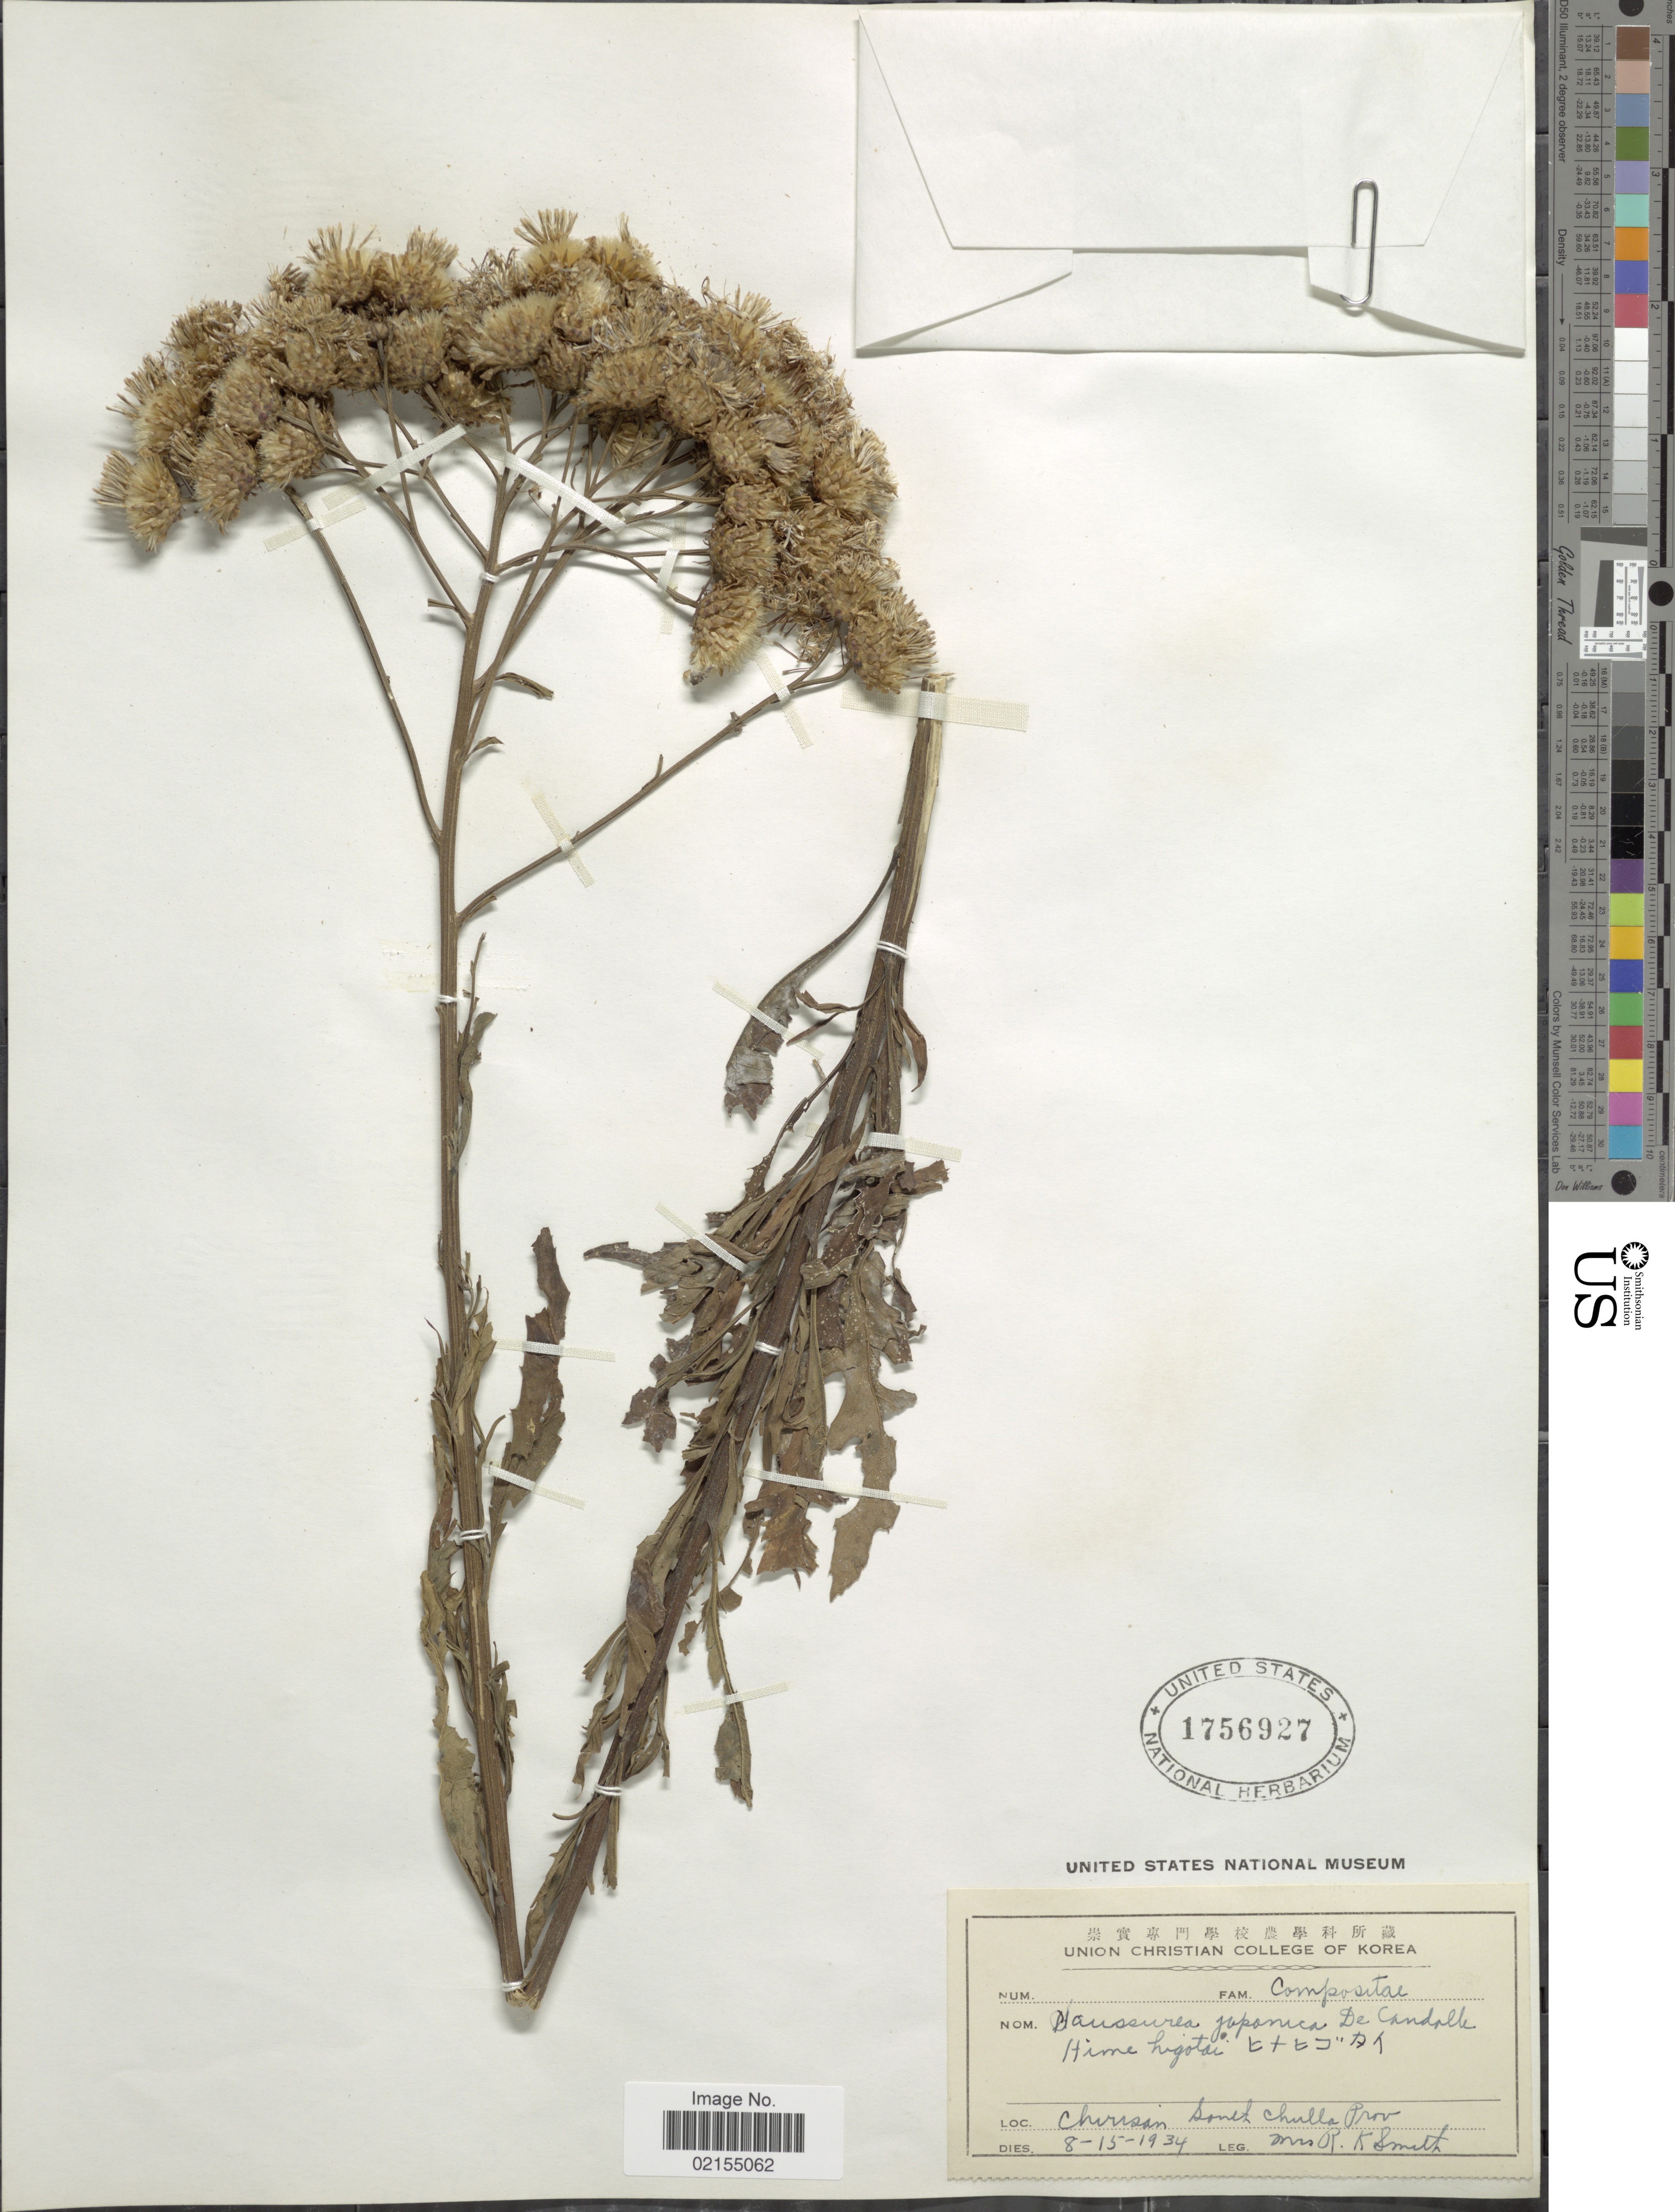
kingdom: Plantae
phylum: Tracheophyta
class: Magnoliopsida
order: Asterales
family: Asteraceae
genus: Saussurea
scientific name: Saussurea japonica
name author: (Thunb.) DC.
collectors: Mrs. R. K. Smith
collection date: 1934-08-15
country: South Korea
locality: Chirisan Sonet Chuklka Prov.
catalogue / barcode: US 1756927